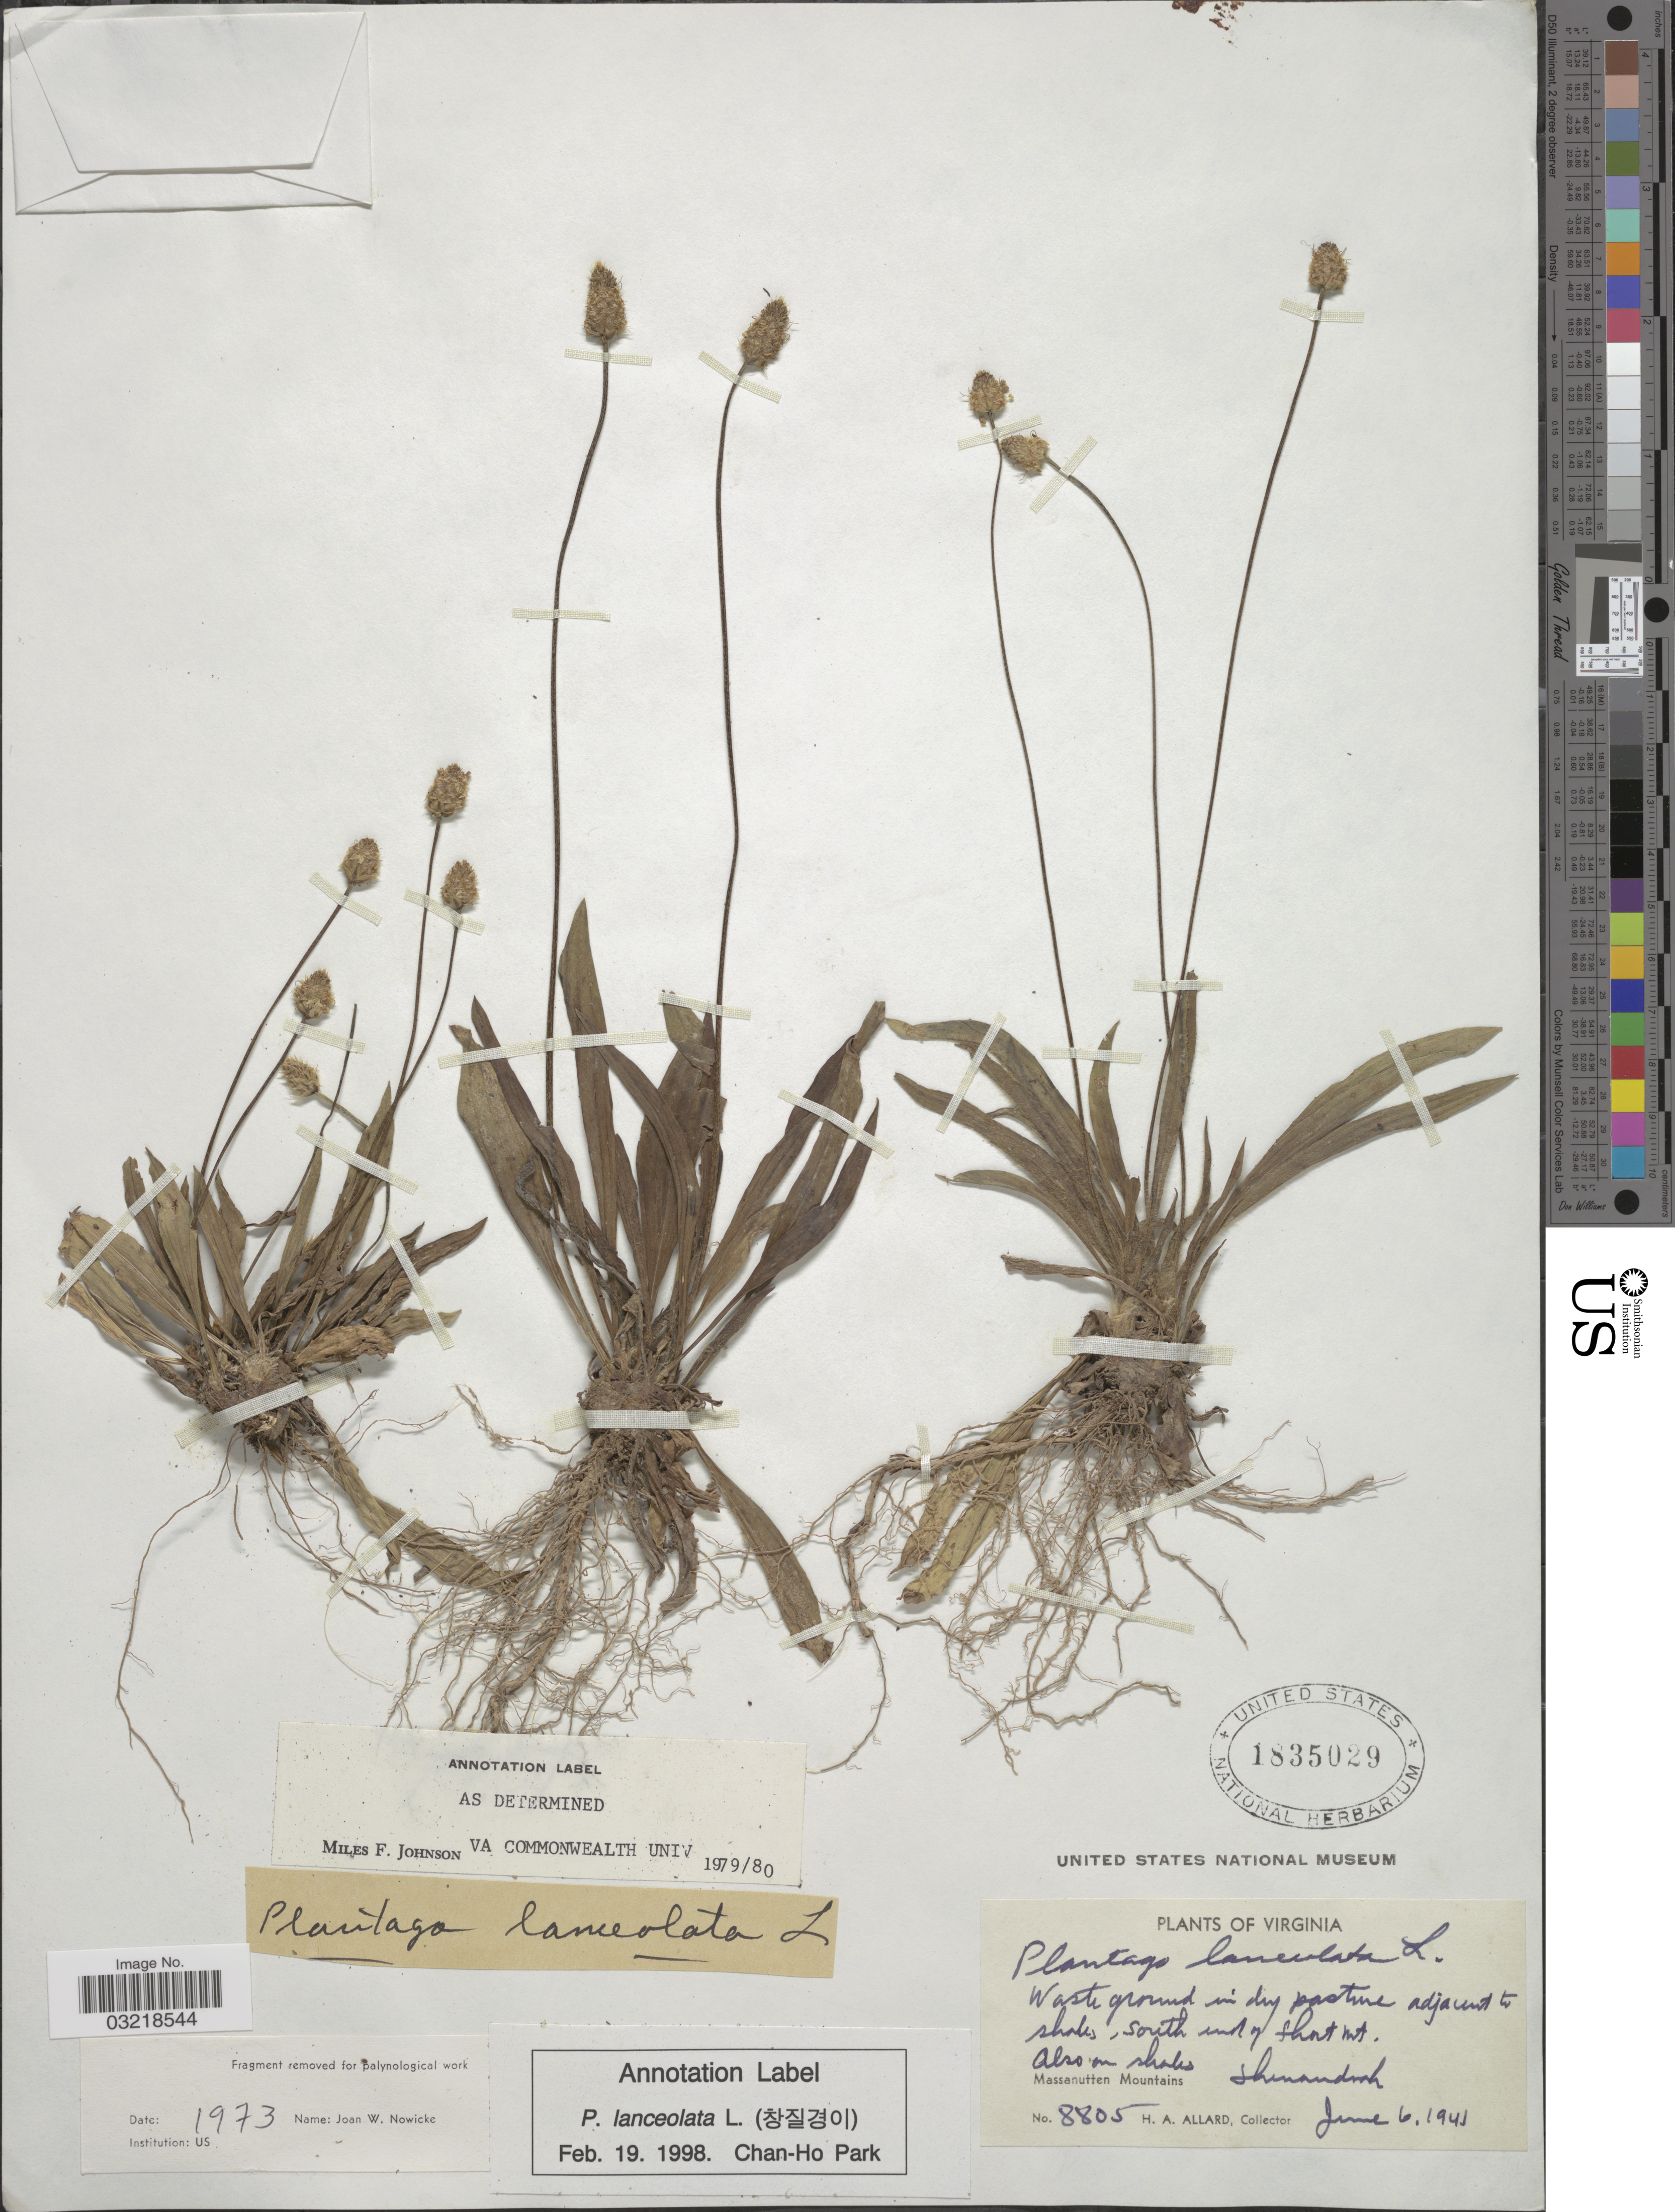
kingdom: Plantae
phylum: Tracheophyta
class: Magnoliopsida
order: Lamiales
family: Plantaginaceae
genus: Plantago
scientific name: Plantago lanceolata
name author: L.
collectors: H. A. Allard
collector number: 8805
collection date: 1941-06-06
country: United States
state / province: Virginia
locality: Waste ground in dry pasture adjacent to shales and also in shales, south end of Short Mt. Shenandoah, Massanutten Mountains.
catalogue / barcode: US 1835029